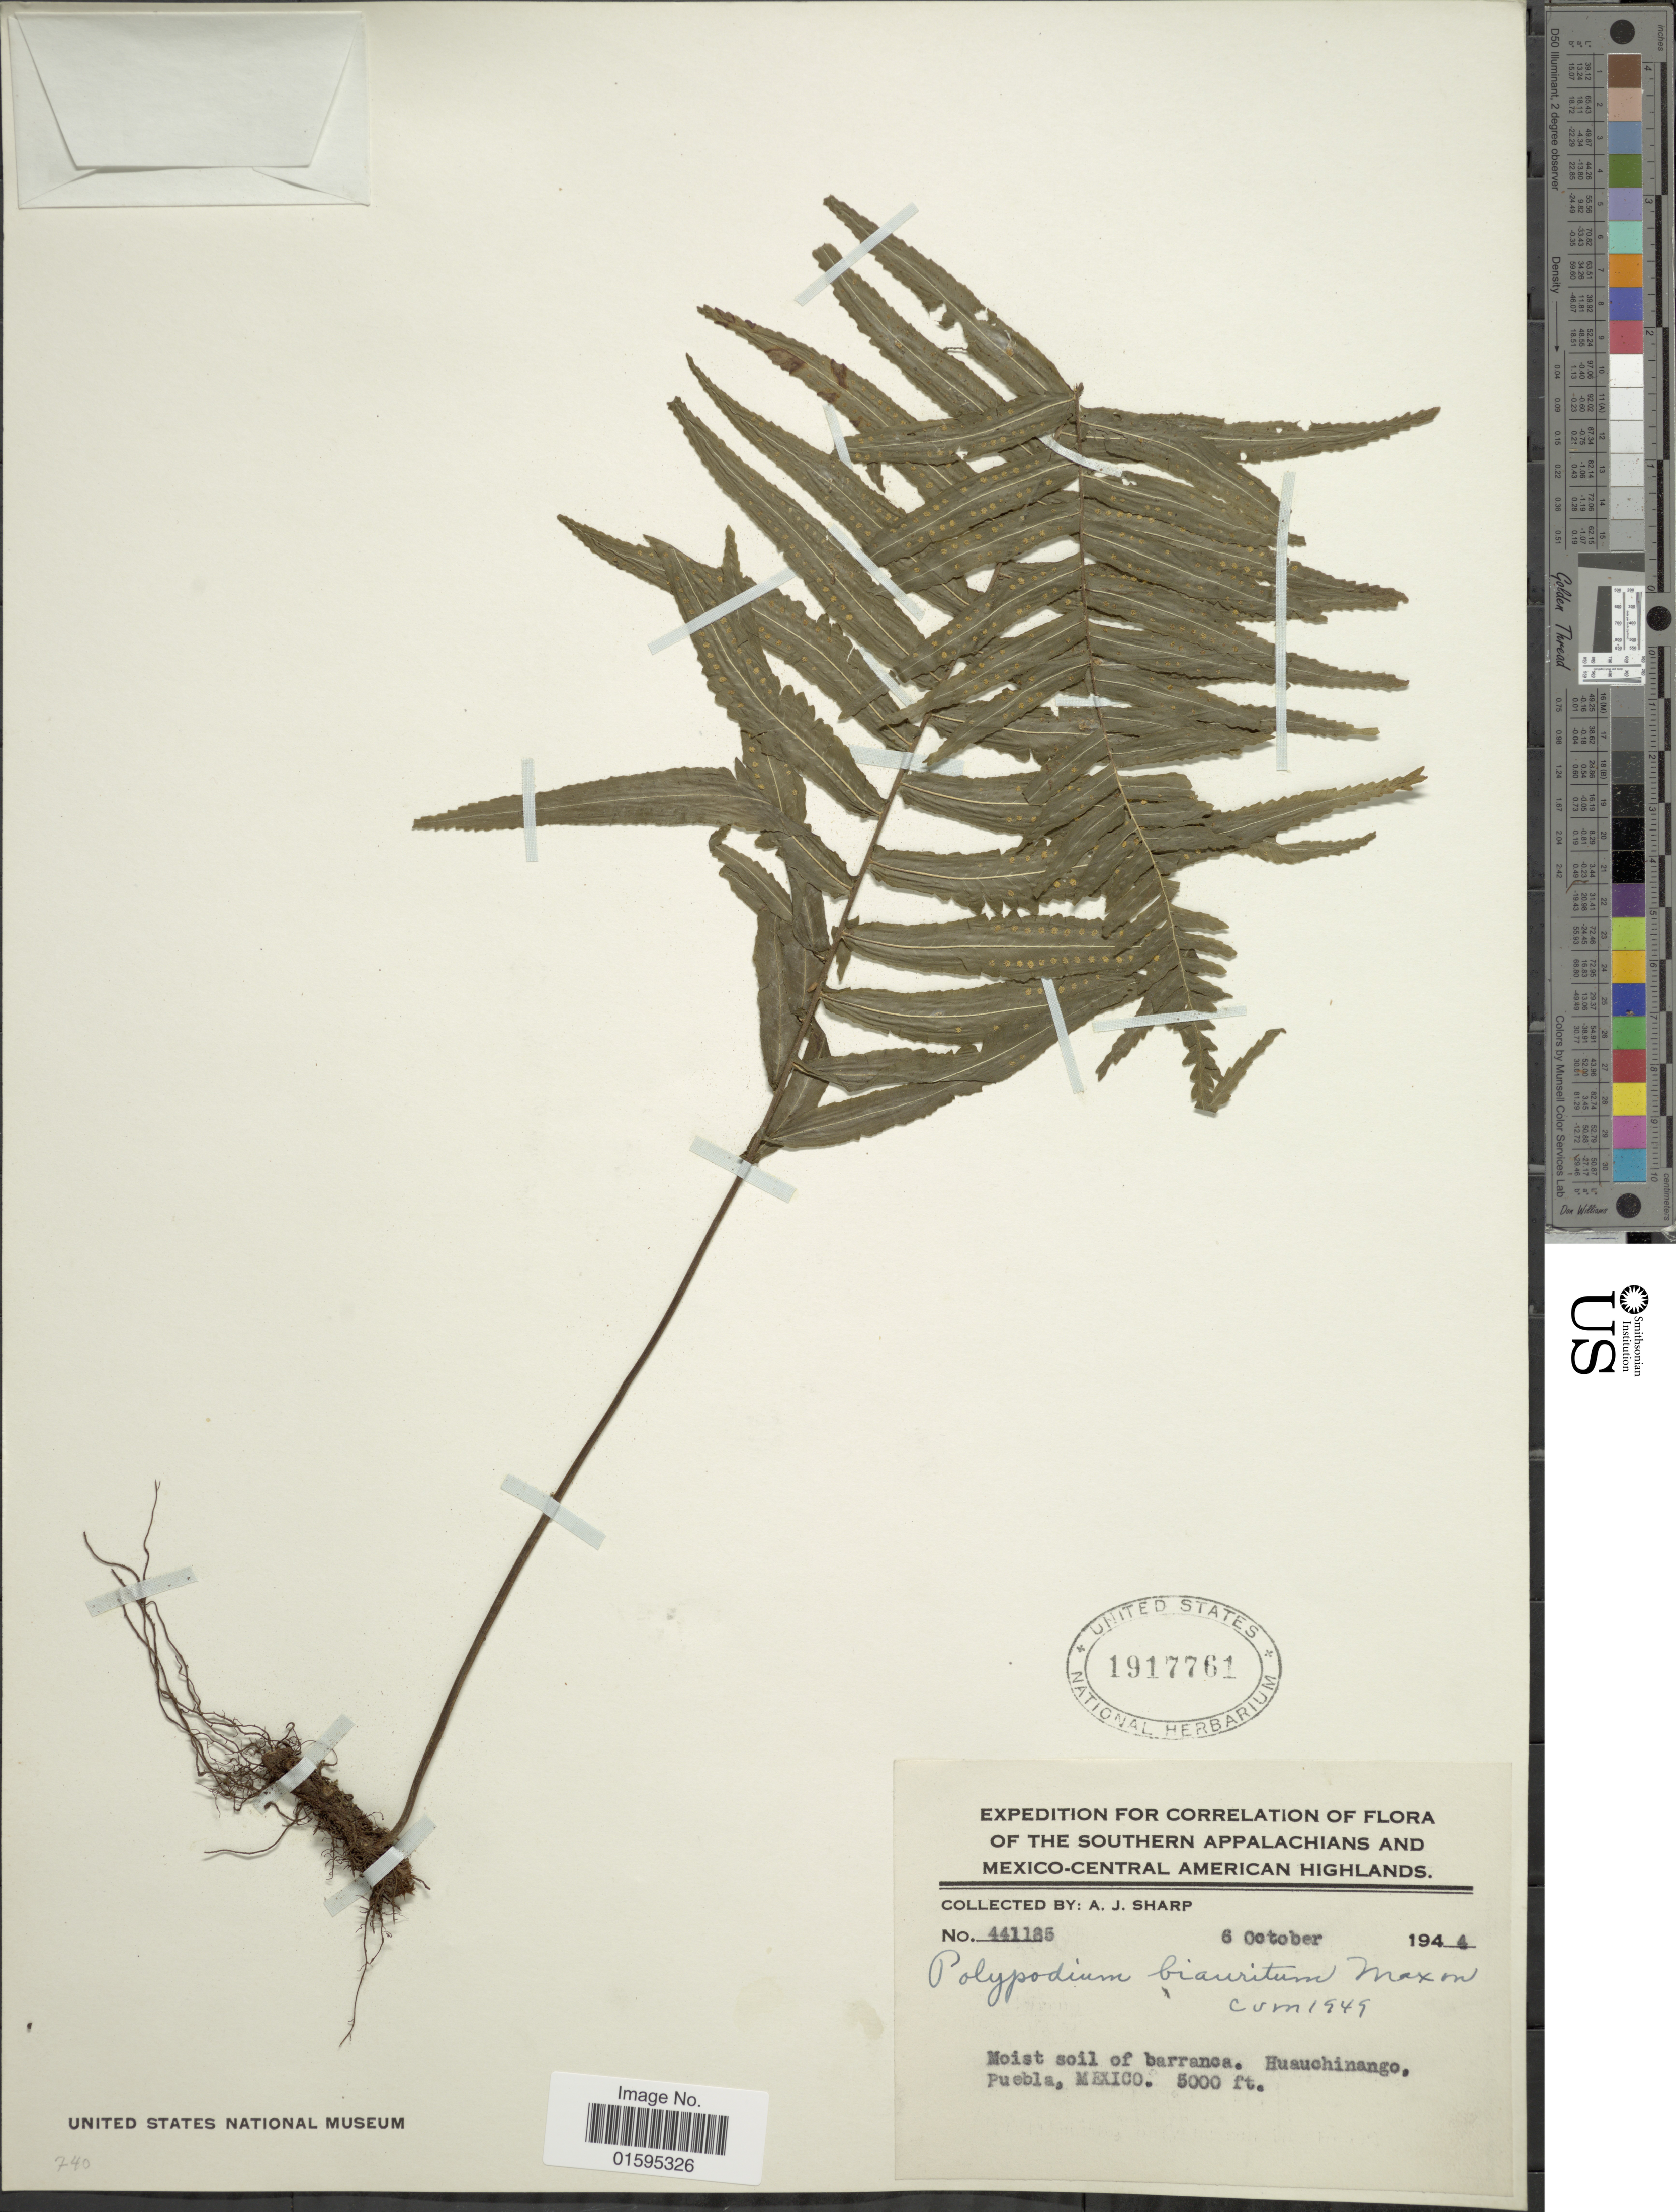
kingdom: Plantae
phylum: Tracheophyta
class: Polypodiopsida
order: Polypodiales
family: Polypodiaceae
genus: Polypodium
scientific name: Polypodium longepinnulatum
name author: E. Fourn.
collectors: A. J. Sharp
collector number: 441185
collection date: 1944-10-06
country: Mexico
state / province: Puebla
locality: Southern Appalachians and Mexico-Central American Highlands, Huauchinango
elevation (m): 1524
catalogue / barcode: US 1917761